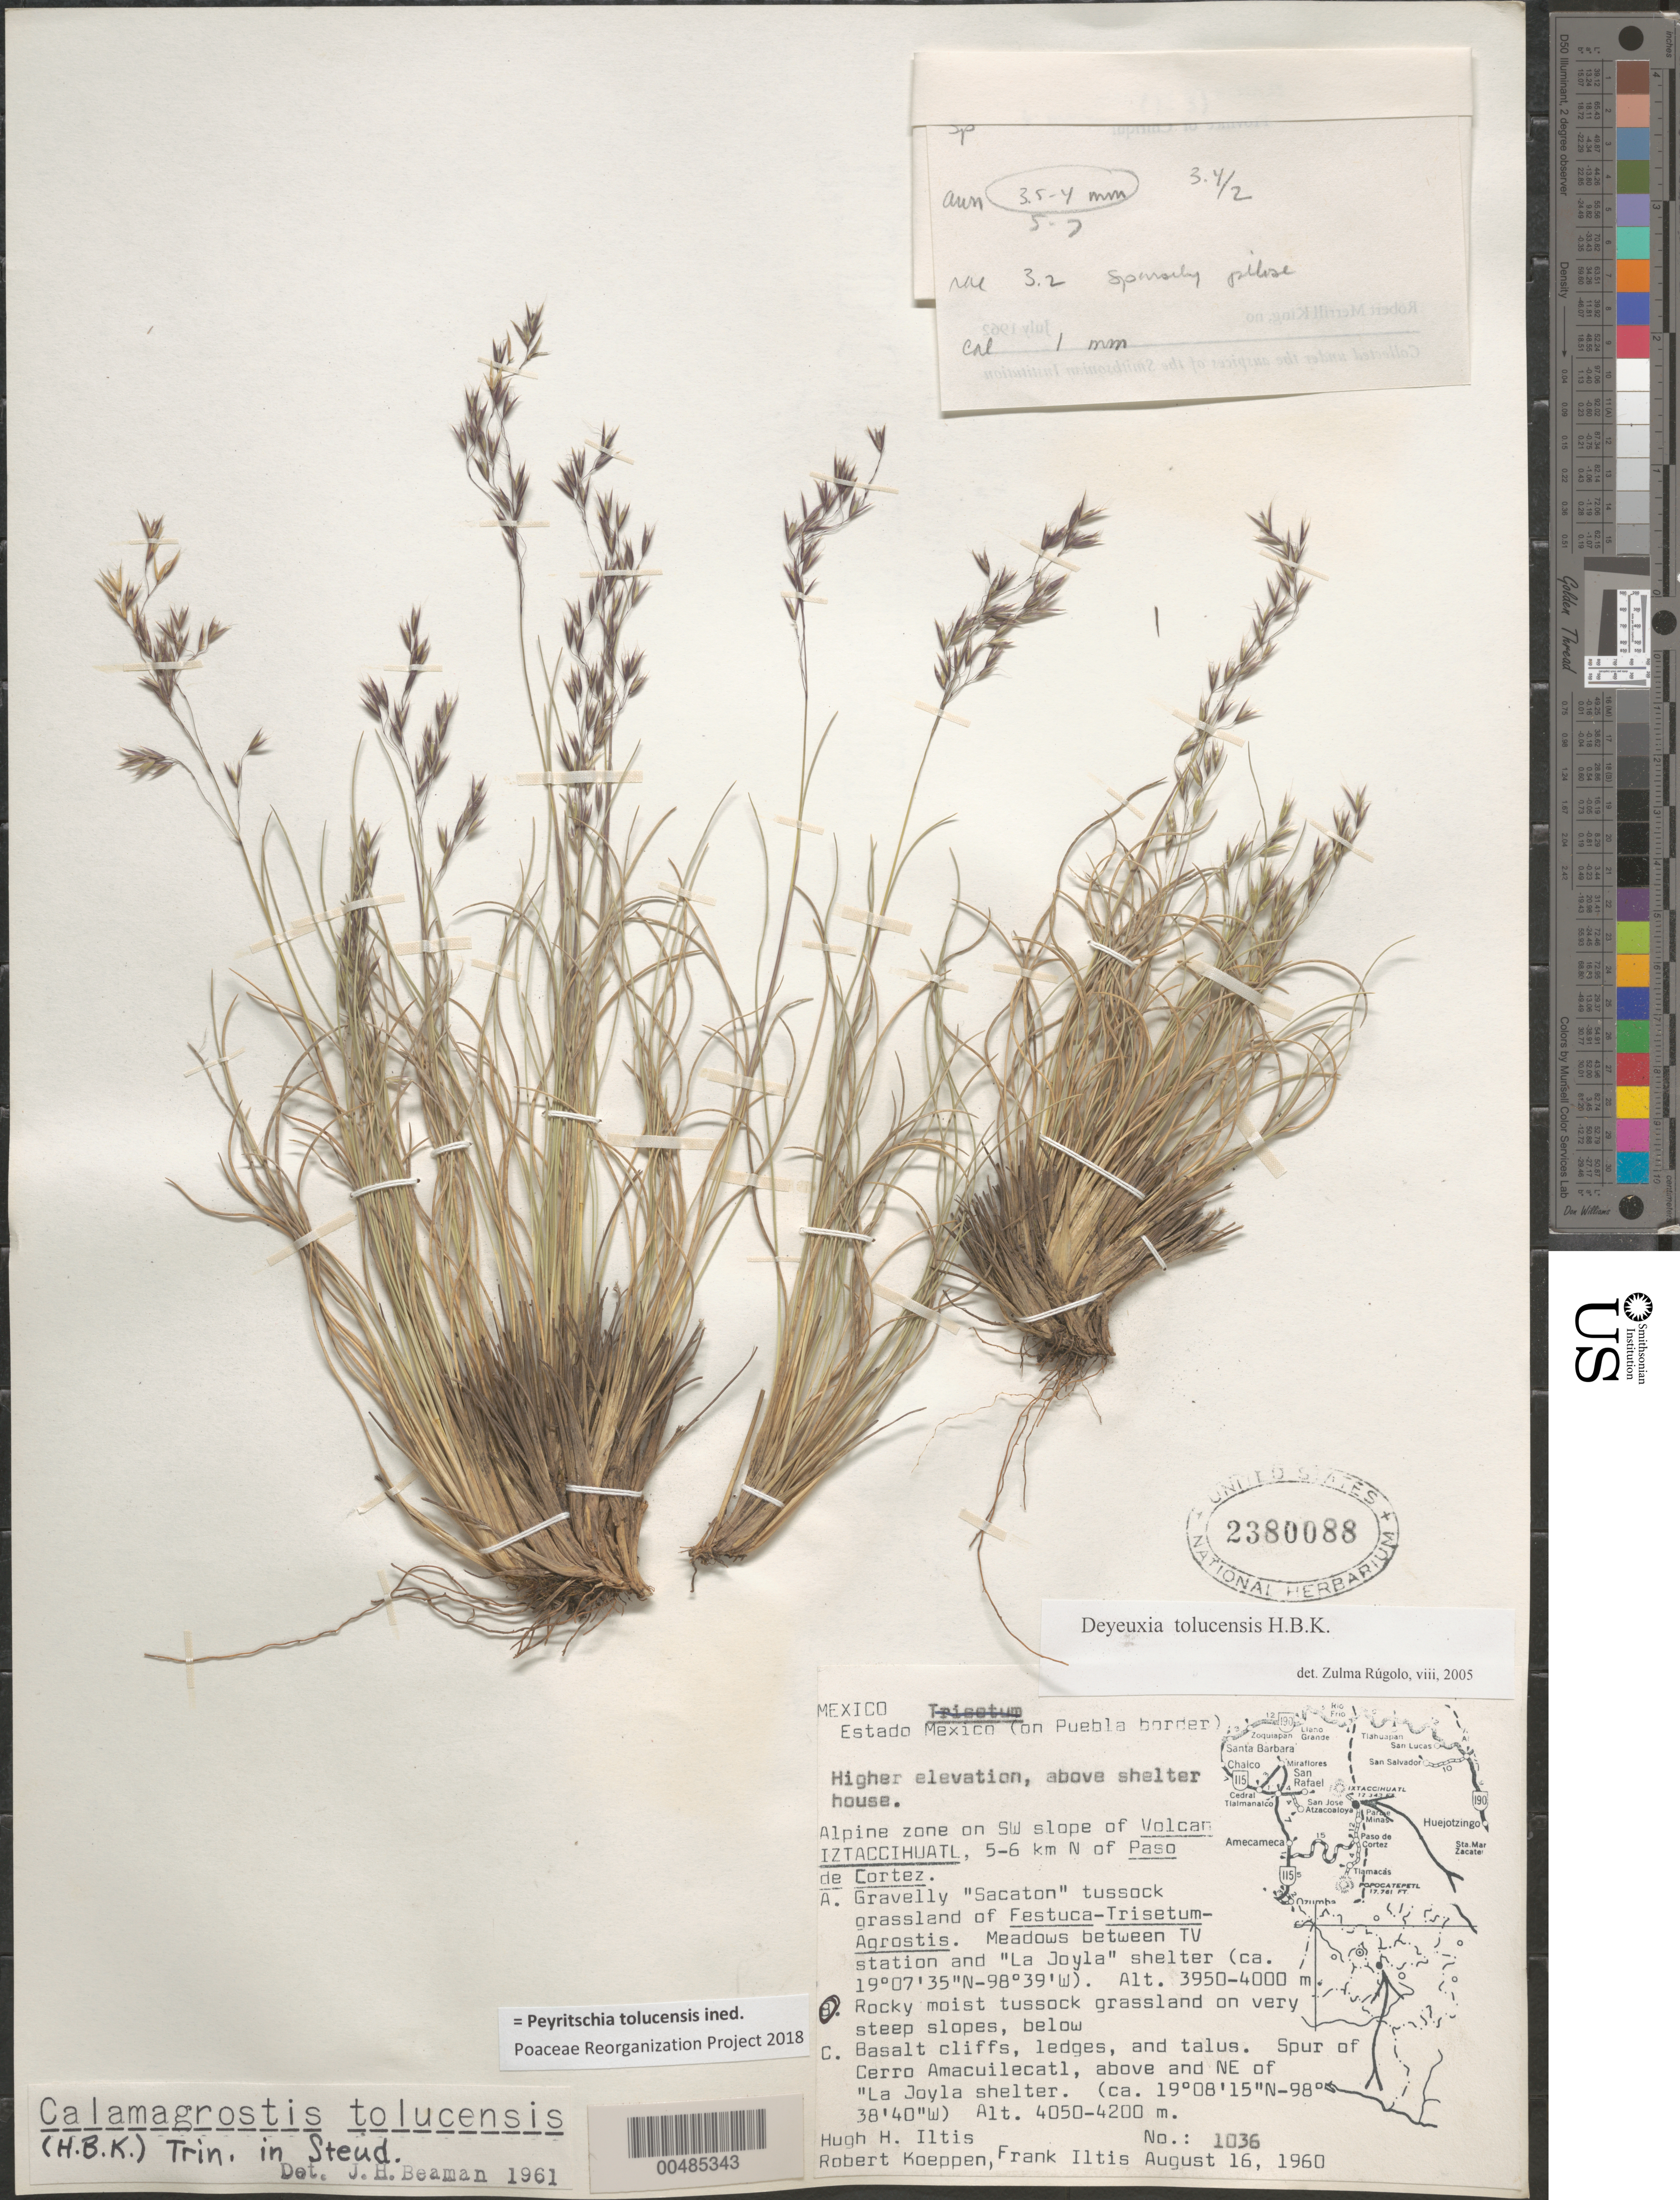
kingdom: Plantae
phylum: Tracheophyta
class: Liliopsida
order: Poales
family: Poaceae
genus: Peyritschia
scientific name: Peyritschia tolucensis ined.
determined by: Poaceae Reorganization Project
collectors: H. H. Iltis, R. C. Koeppen & F. S. Iltis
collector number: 1036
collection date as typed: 16 Aug 1960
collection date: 1960-08-16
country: Mexico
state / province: México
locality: SW slope of Volcan Iztaccihuatl, 5-6 km N of Paso de Cortez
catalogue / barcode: US 2380088